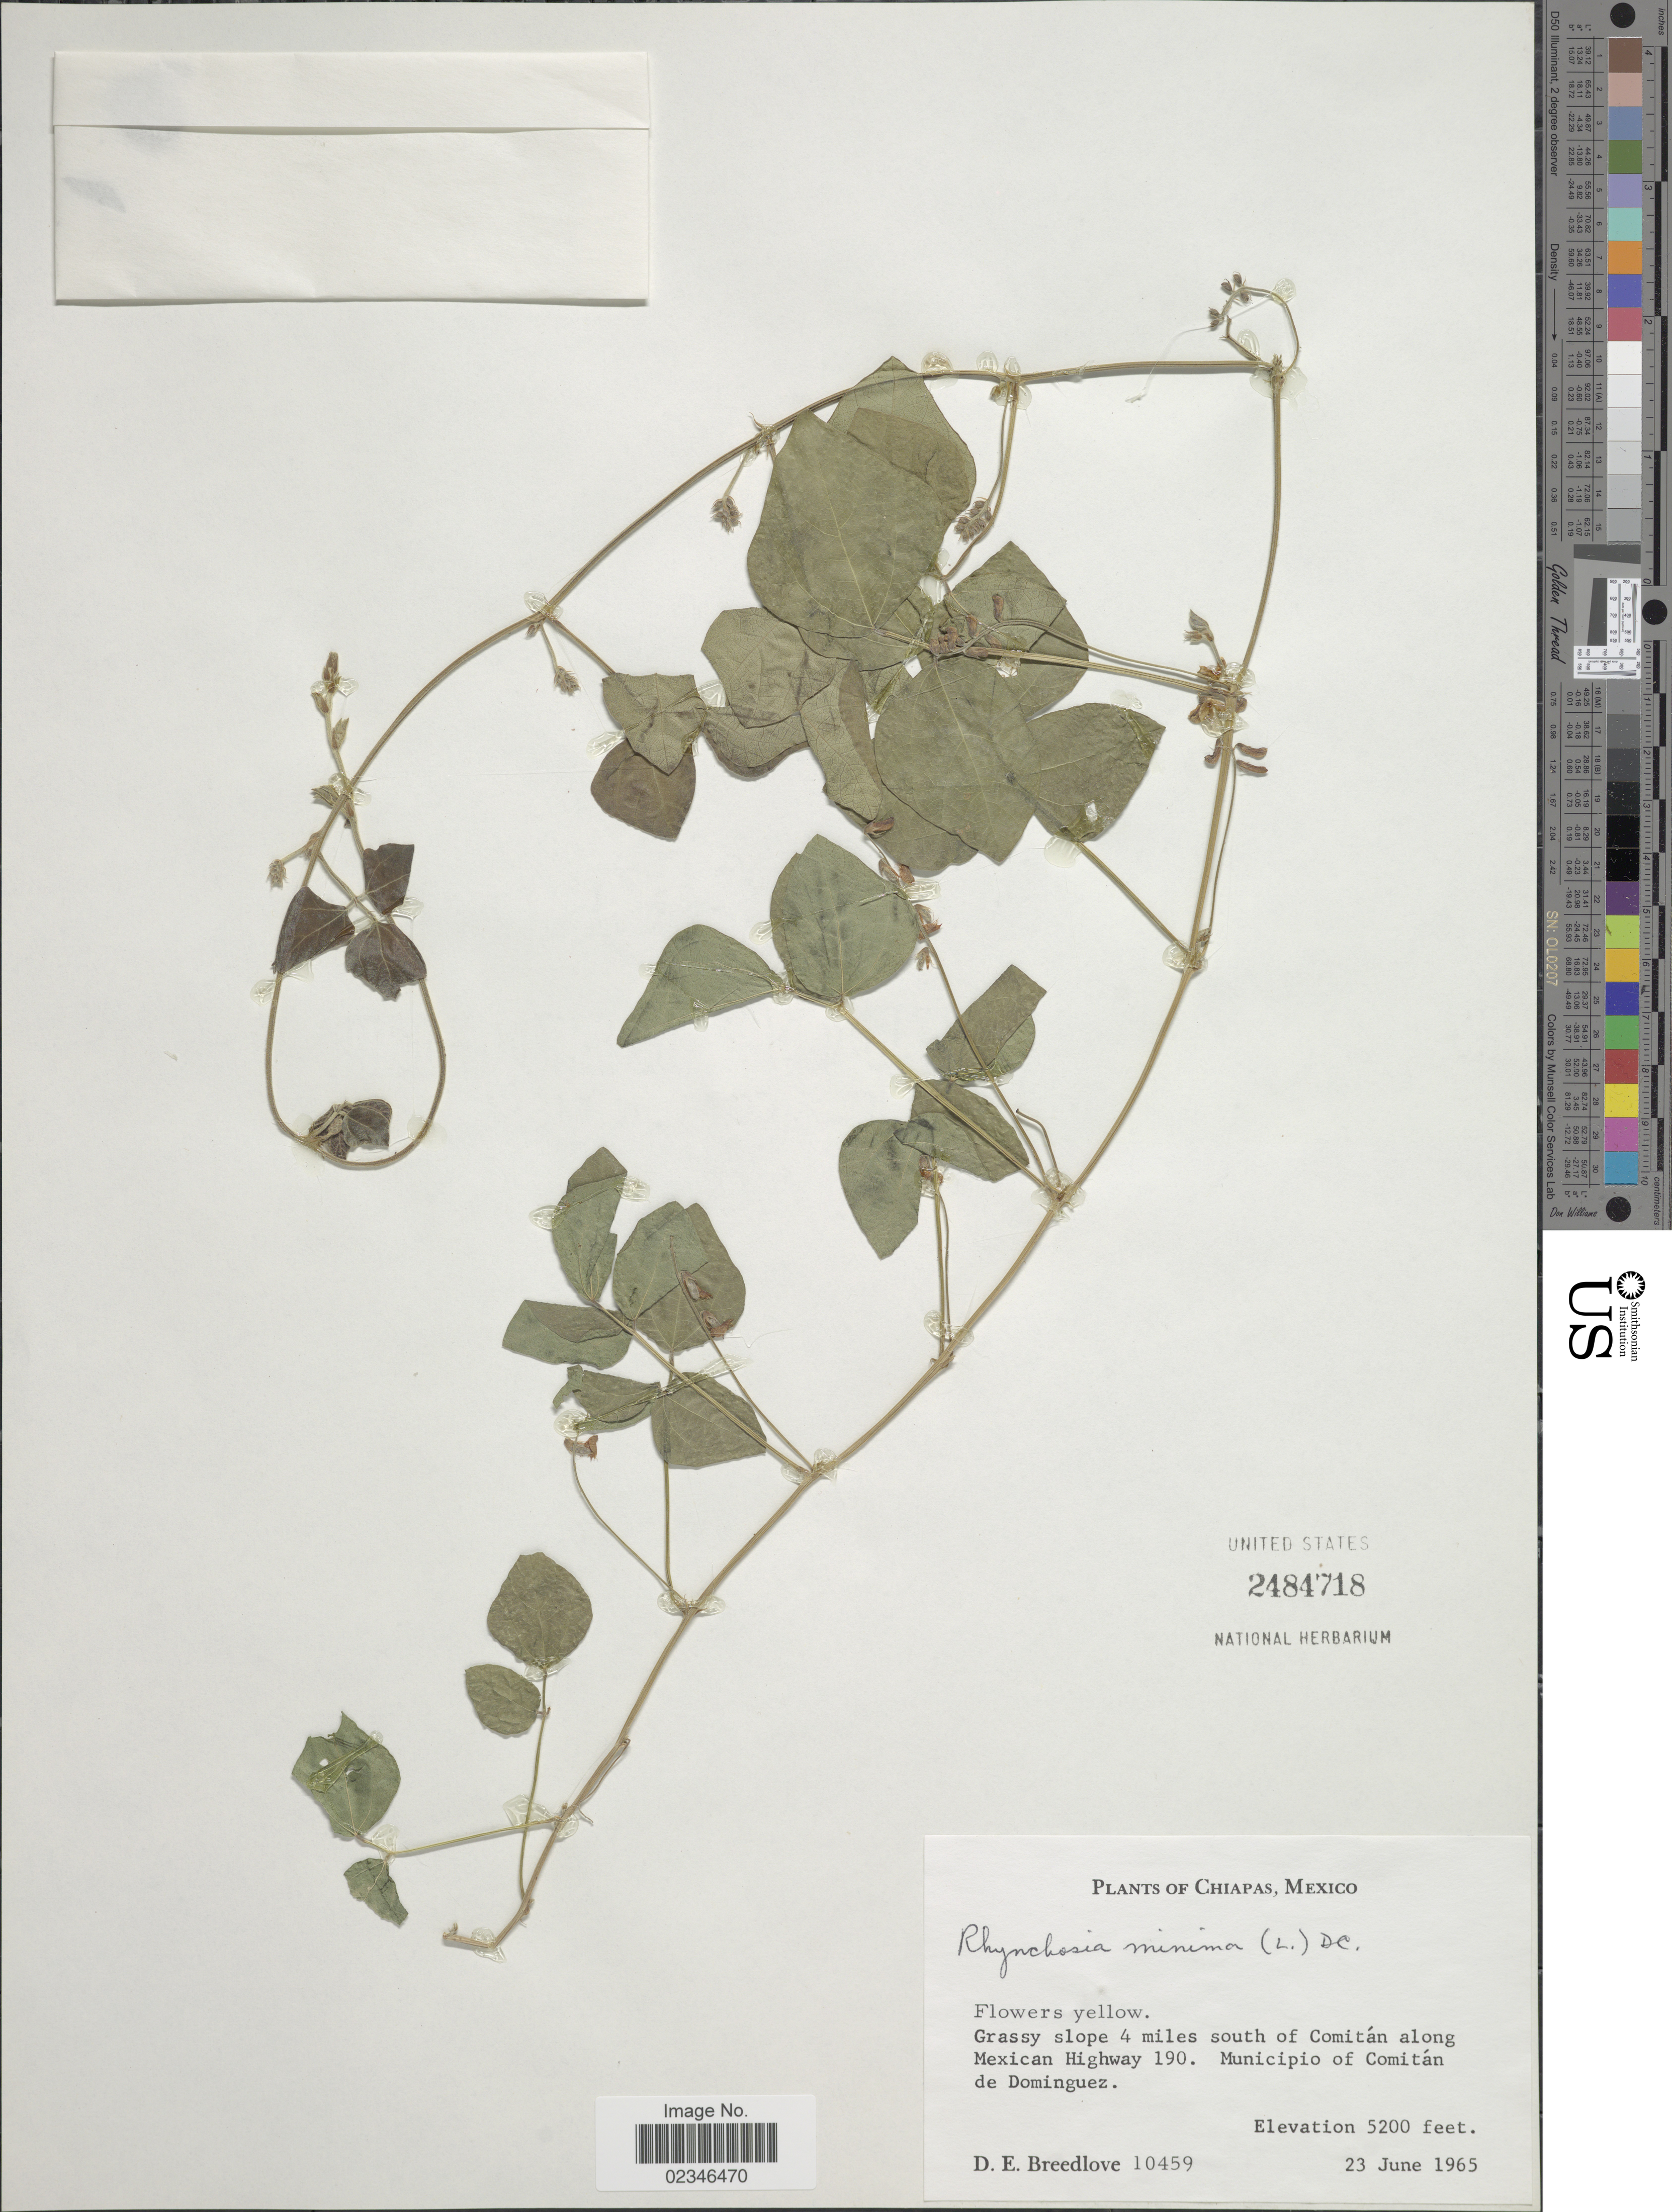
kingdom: Plantae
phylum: Tracheophyta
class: Magnoliopsida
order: Fabales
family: Fabaceae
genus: Rhynchosia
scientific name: Rhynchosia minima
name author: (L.) DC.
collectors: D. E. Breedlove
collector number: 10459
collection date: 1965-06-23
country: Mexico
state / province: Chiapas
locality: Grassy slope 4 miles south of Comitán along Mexican Highway 190. Municipio of Comitán de Dominguez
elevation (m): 1585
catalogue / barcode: US 2484718